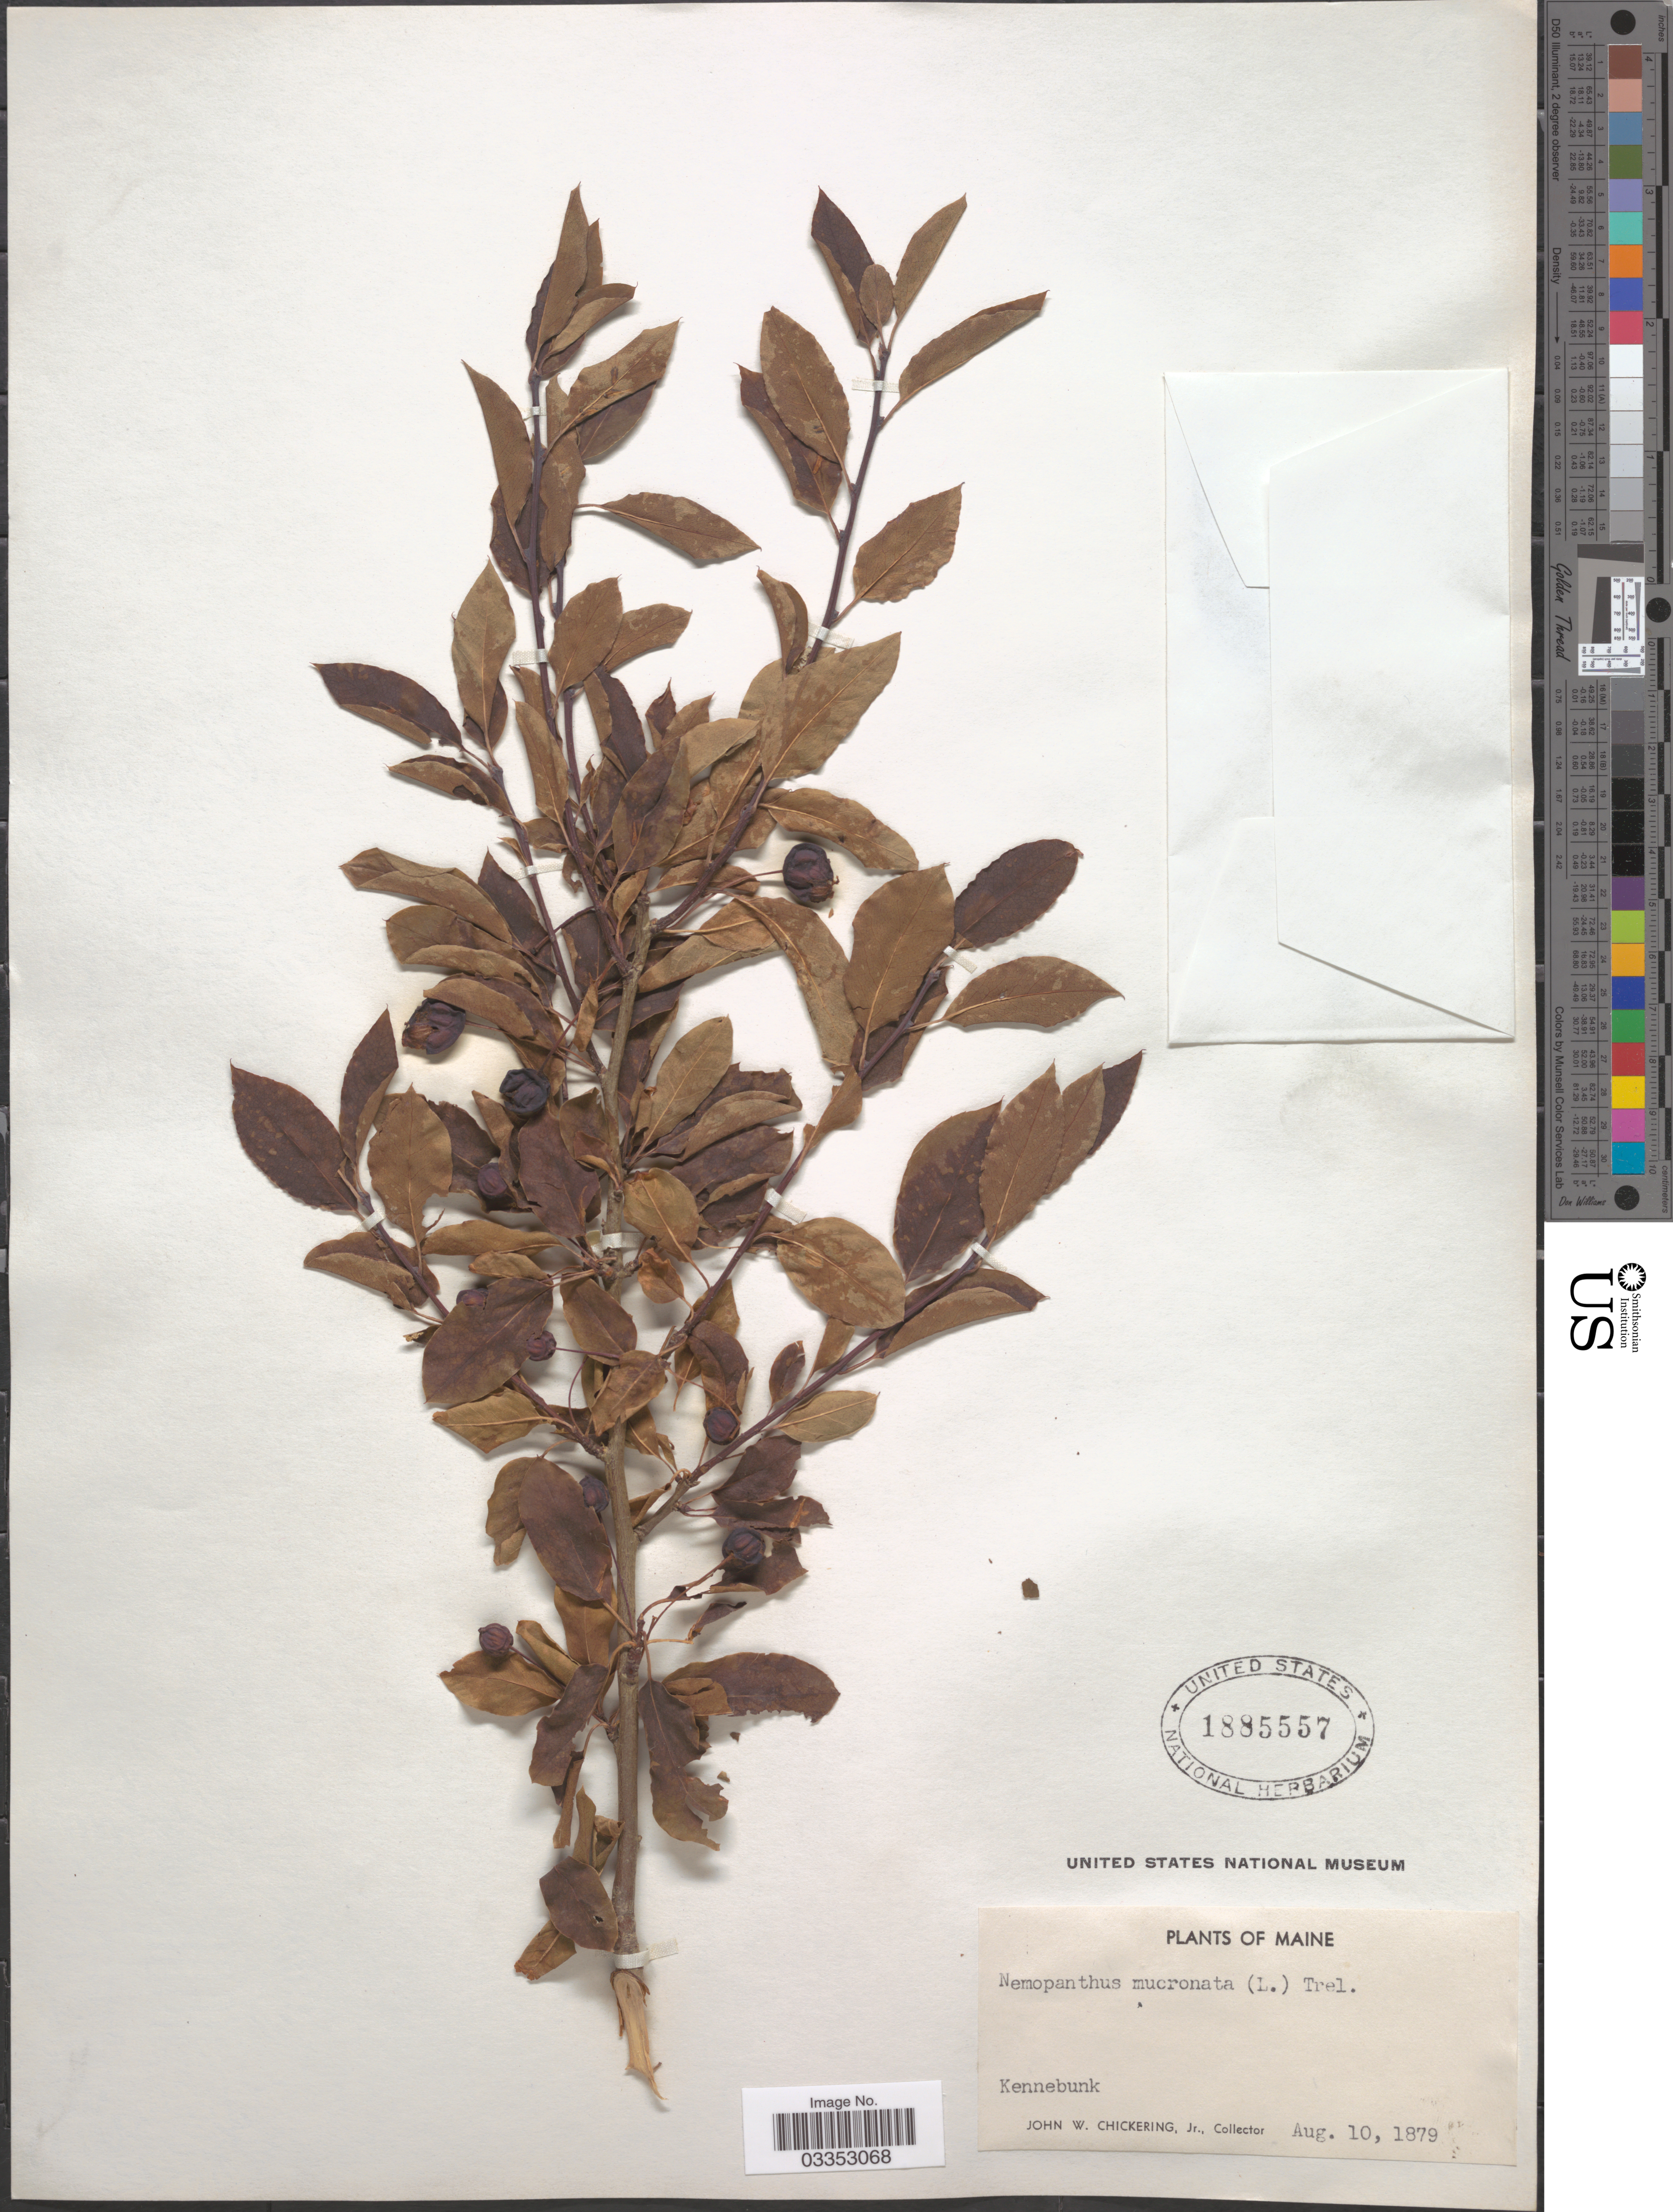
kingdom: Plantae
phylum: Tracheophyta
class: Magnoliopsida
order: Aquifoliales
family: Aquifoliaceae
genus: Nemopanthus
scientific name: Nemopanthus mucronatus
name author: (L.) Trel.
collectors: J. Chickering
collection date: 1879-08-10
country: United States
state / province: Maine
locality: Kennebunk.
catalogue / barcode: US 1885557